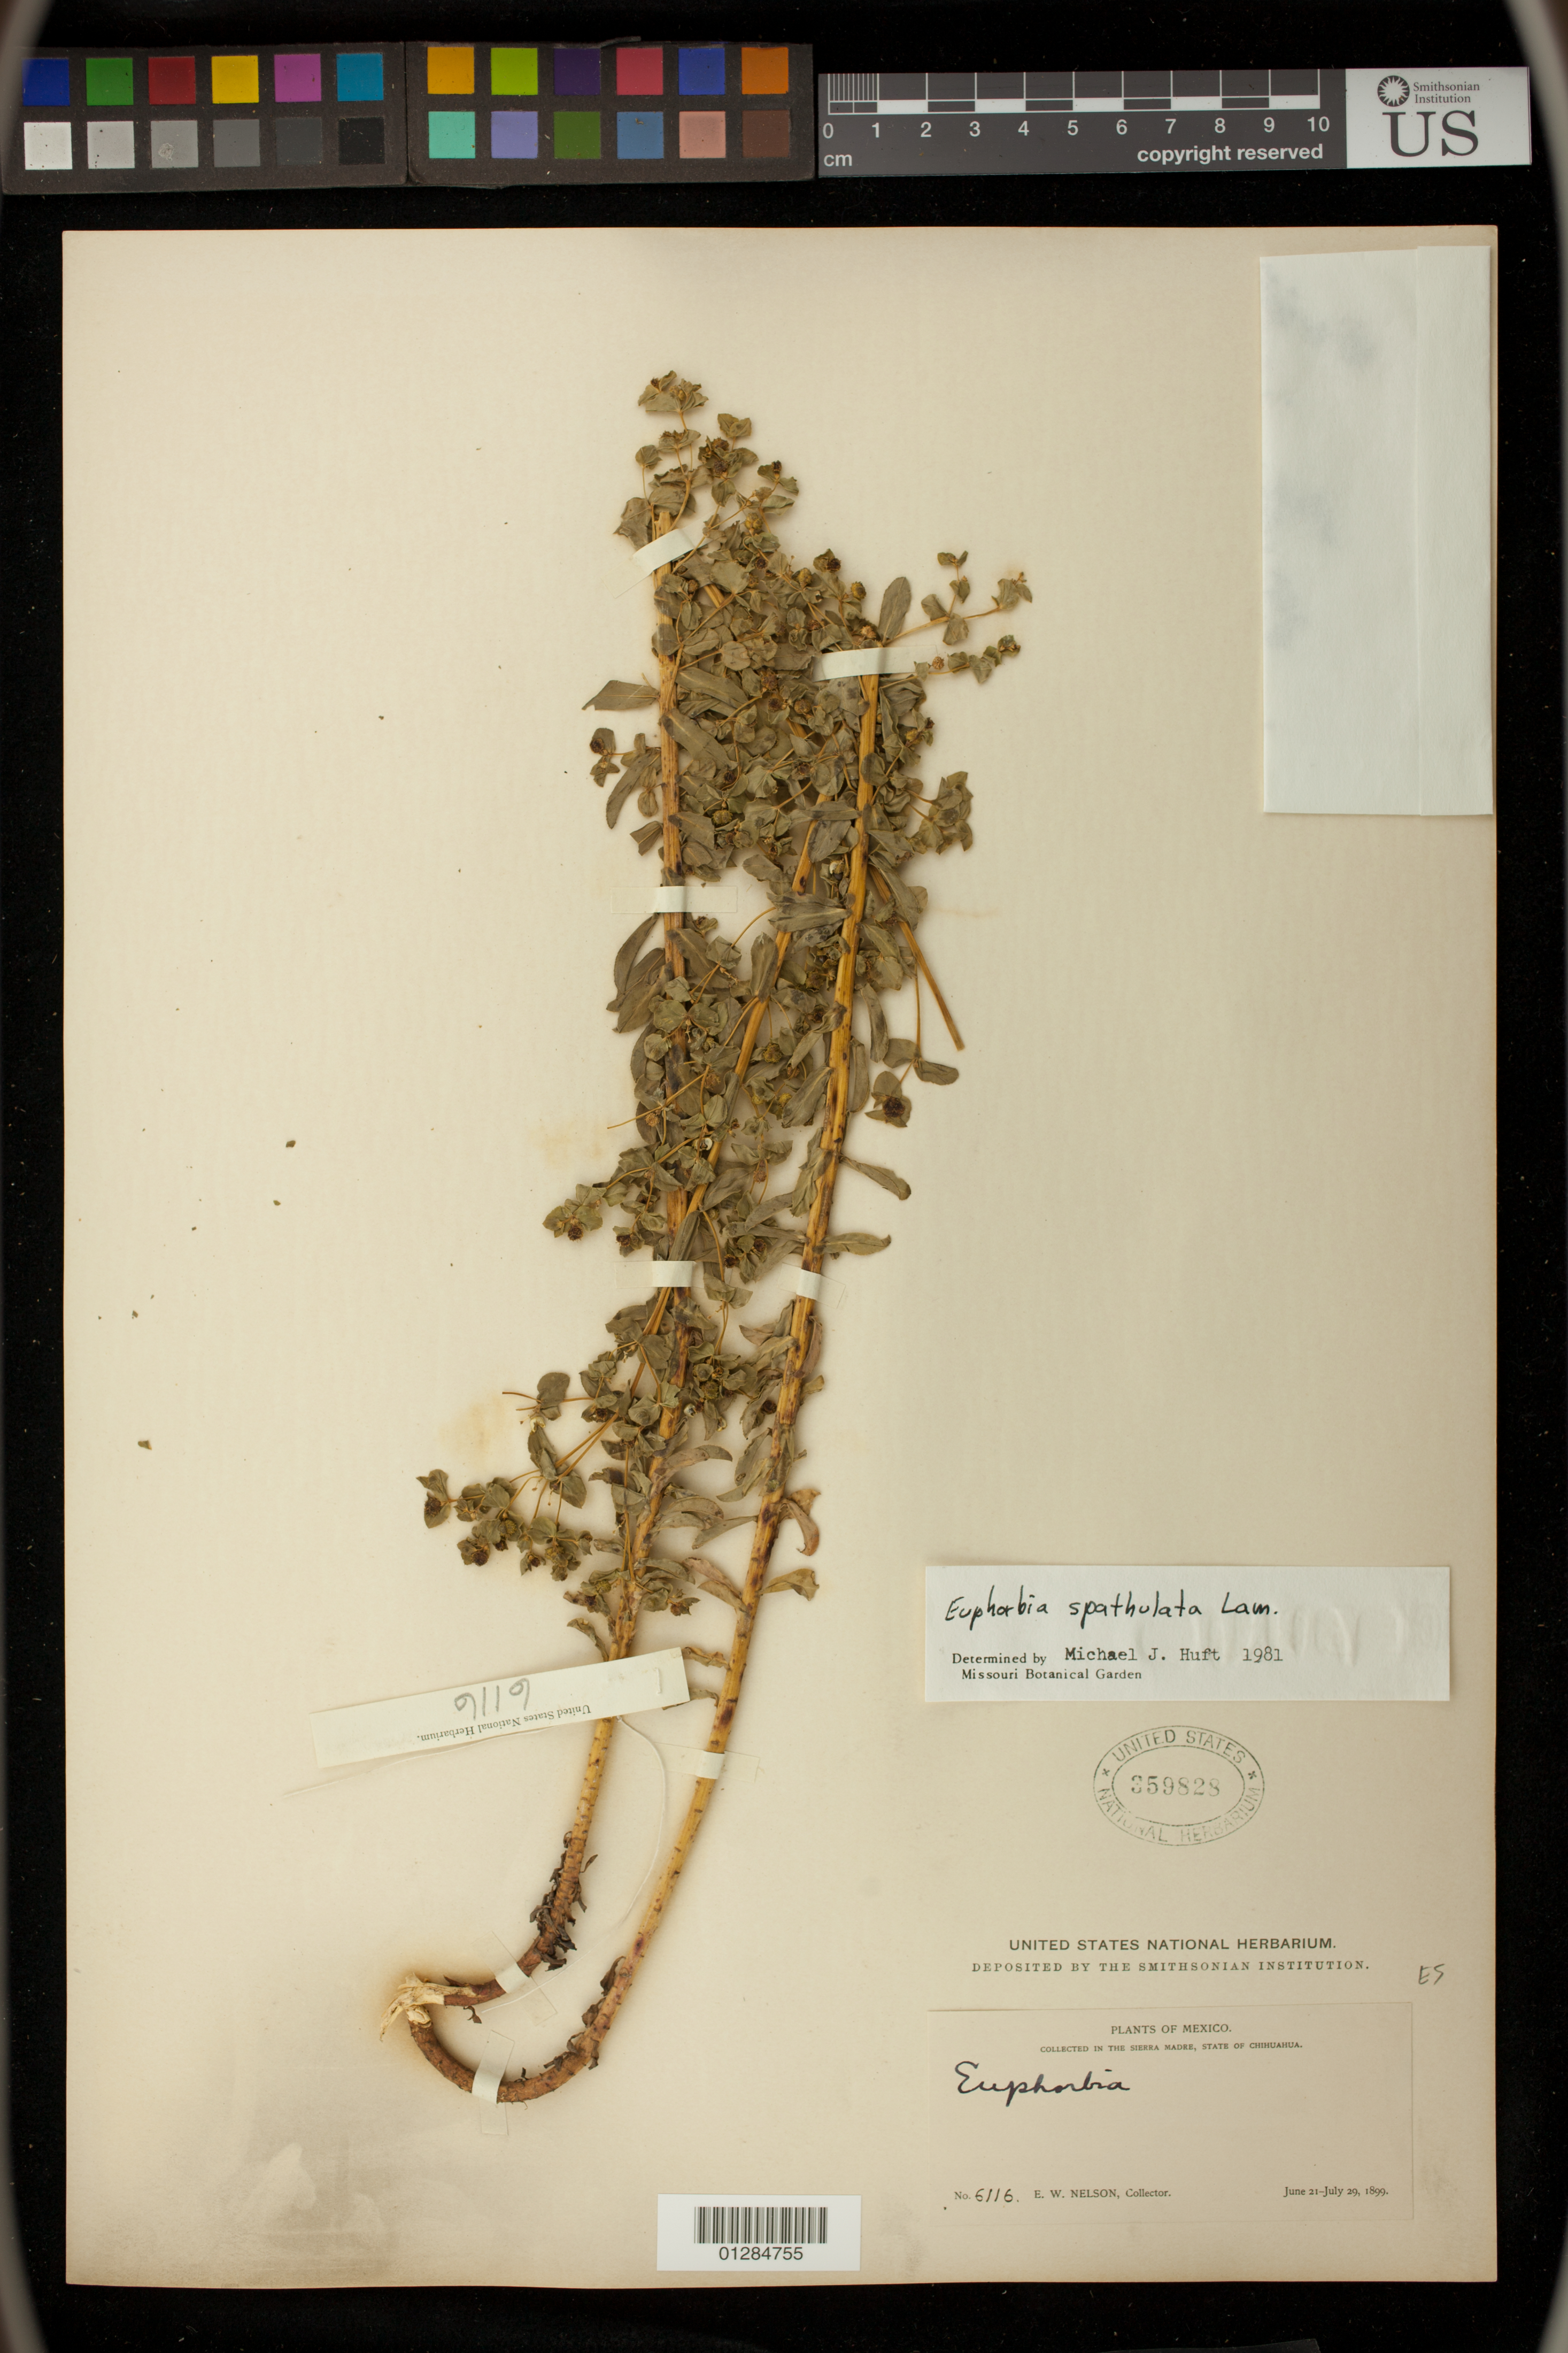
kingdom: Plantae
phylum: Tracheophyta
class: Magnoliopsida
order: Malpighiales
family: Euphorbiaceae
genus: Euphorbia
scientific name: Euphorbia sp.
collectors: E. W. Nelson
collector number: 6116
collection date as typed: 21 Jun 1899 to 29 Jul 1899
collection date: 1899-06-21/1899-07-29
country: Mexico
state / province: Chihuahua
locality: Sierra Madre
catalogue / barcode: US 359828